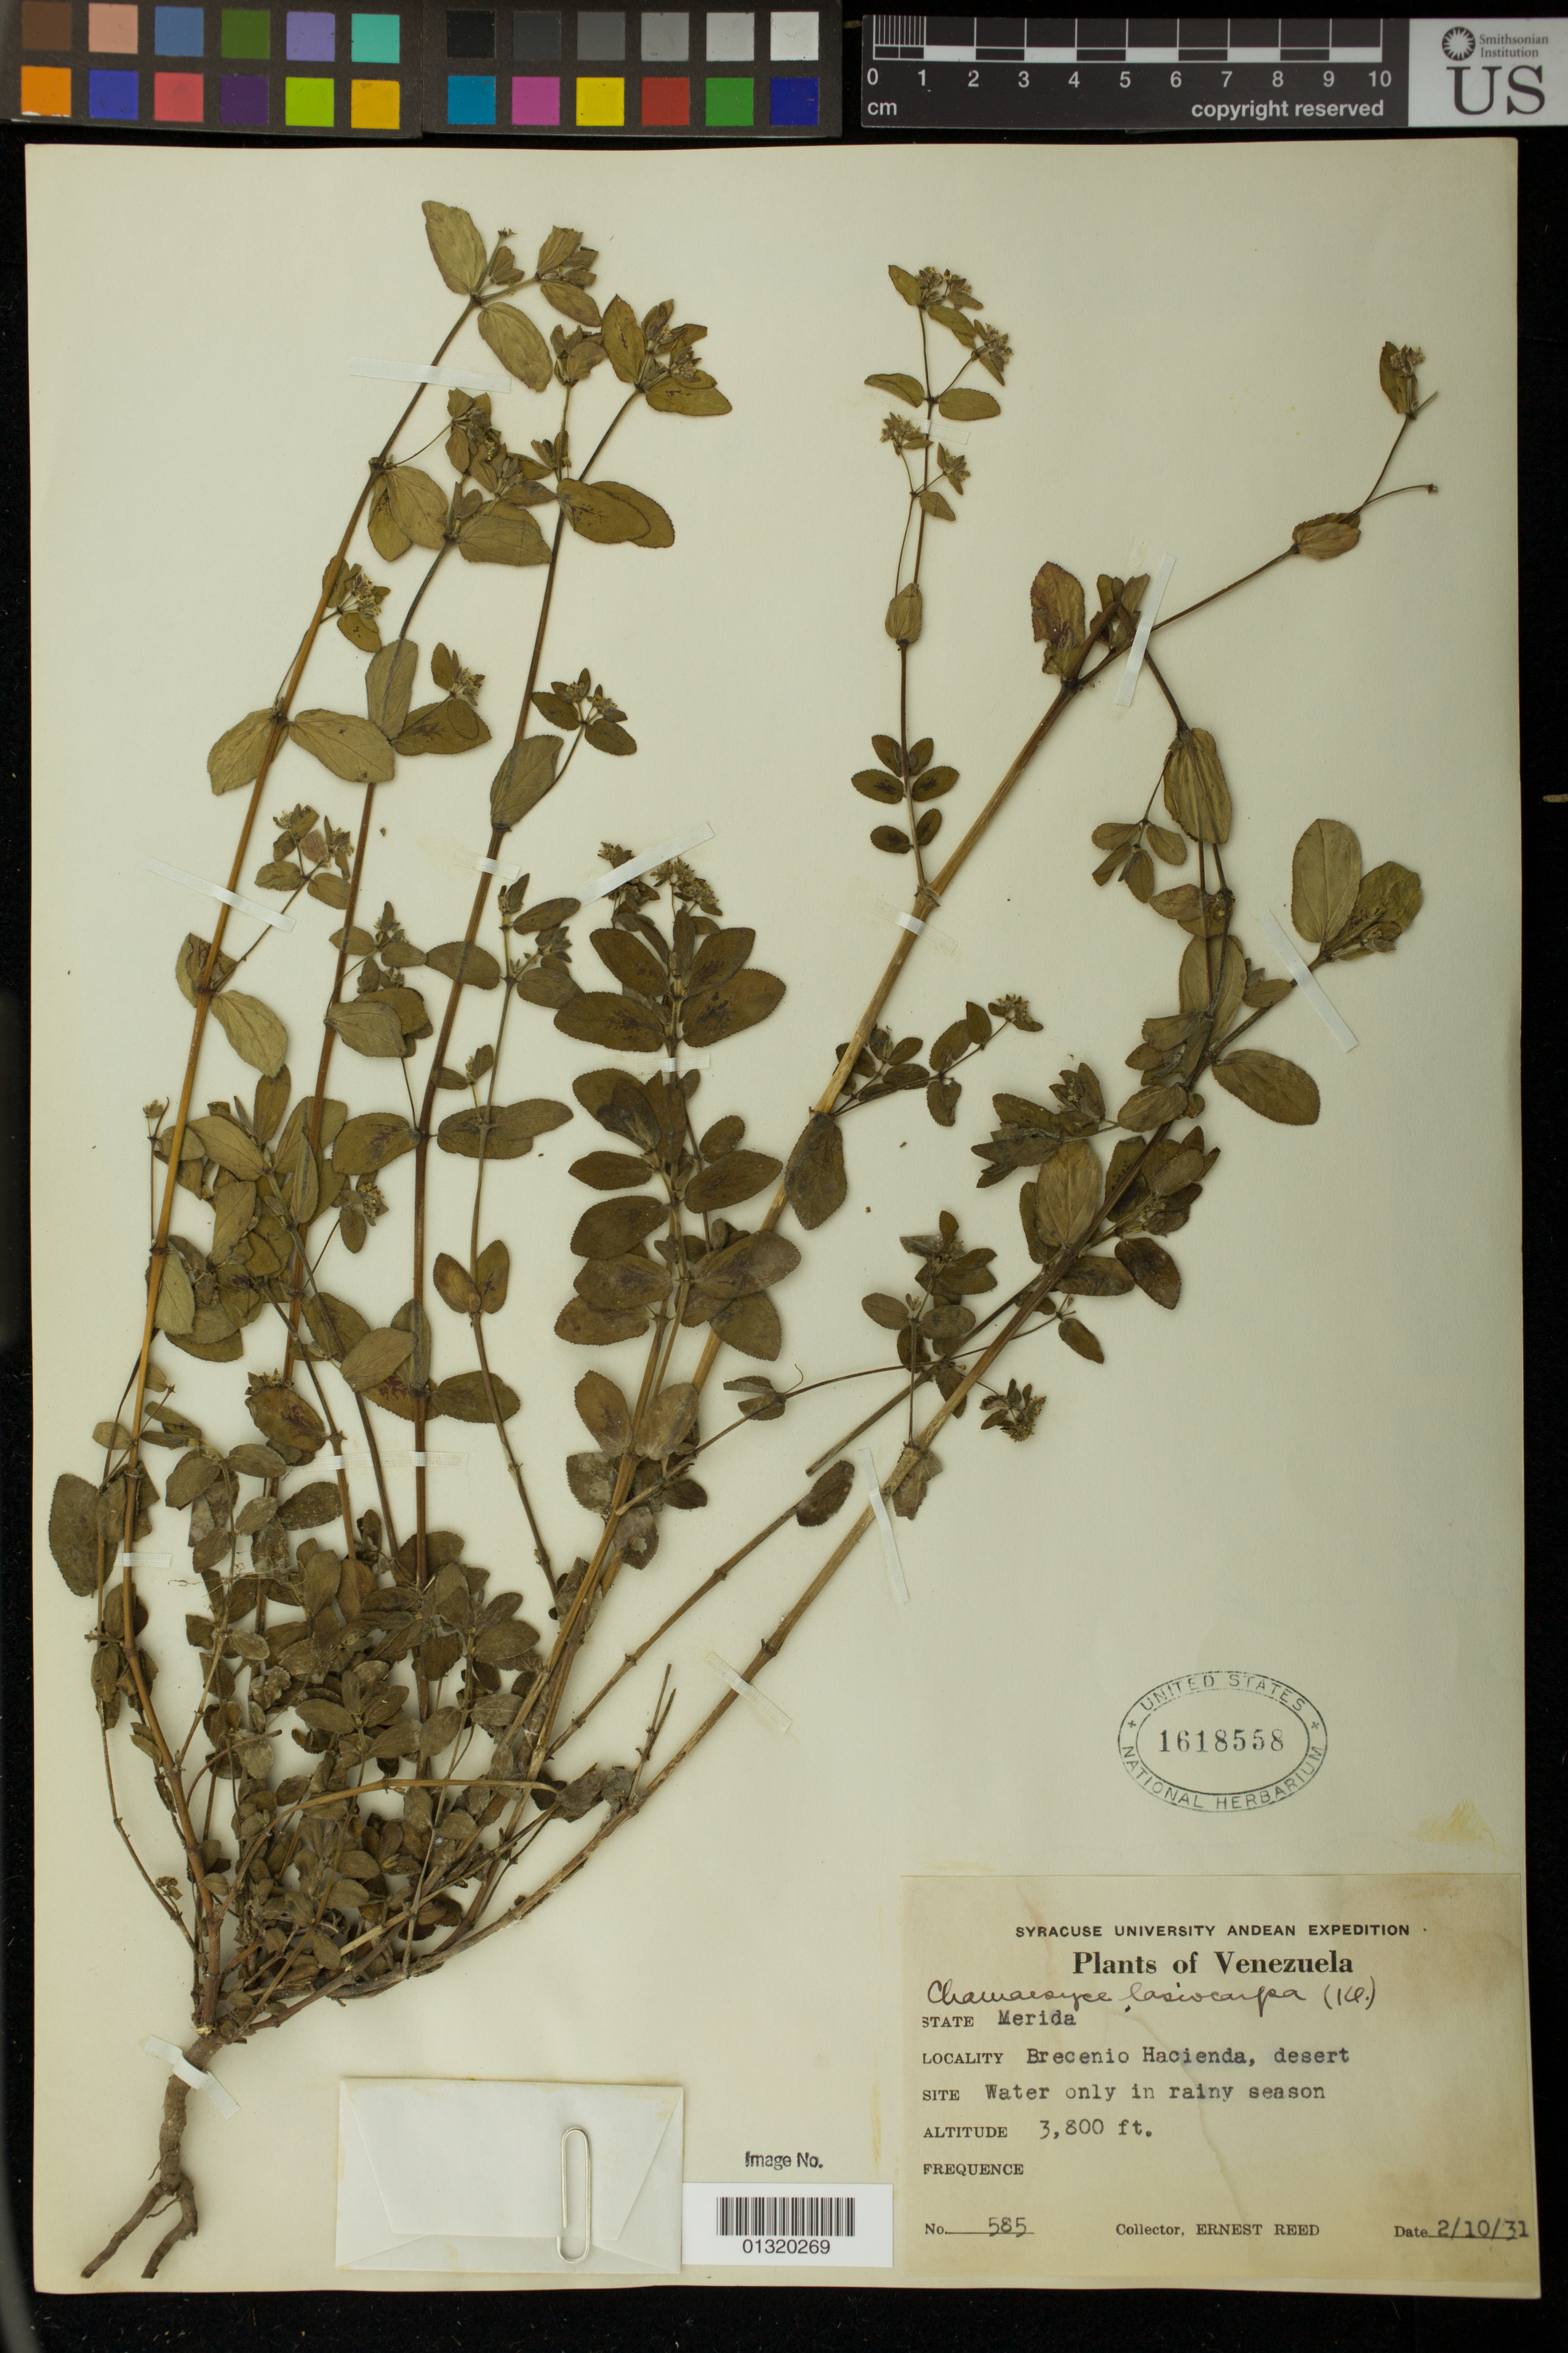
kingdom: Plantae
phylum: Tracheophyta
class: Magnoliopsida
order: Malpighiales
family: Euphorbiaceae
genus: Euphorbia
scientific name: Euphorbia lasiocarpa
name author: Klotzsch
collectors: E. Reed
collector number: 585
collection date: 1931-10-02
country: Venezuela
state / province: Mérida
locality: Brecenio Hacienda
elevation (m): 1158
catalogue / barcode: US 1618558